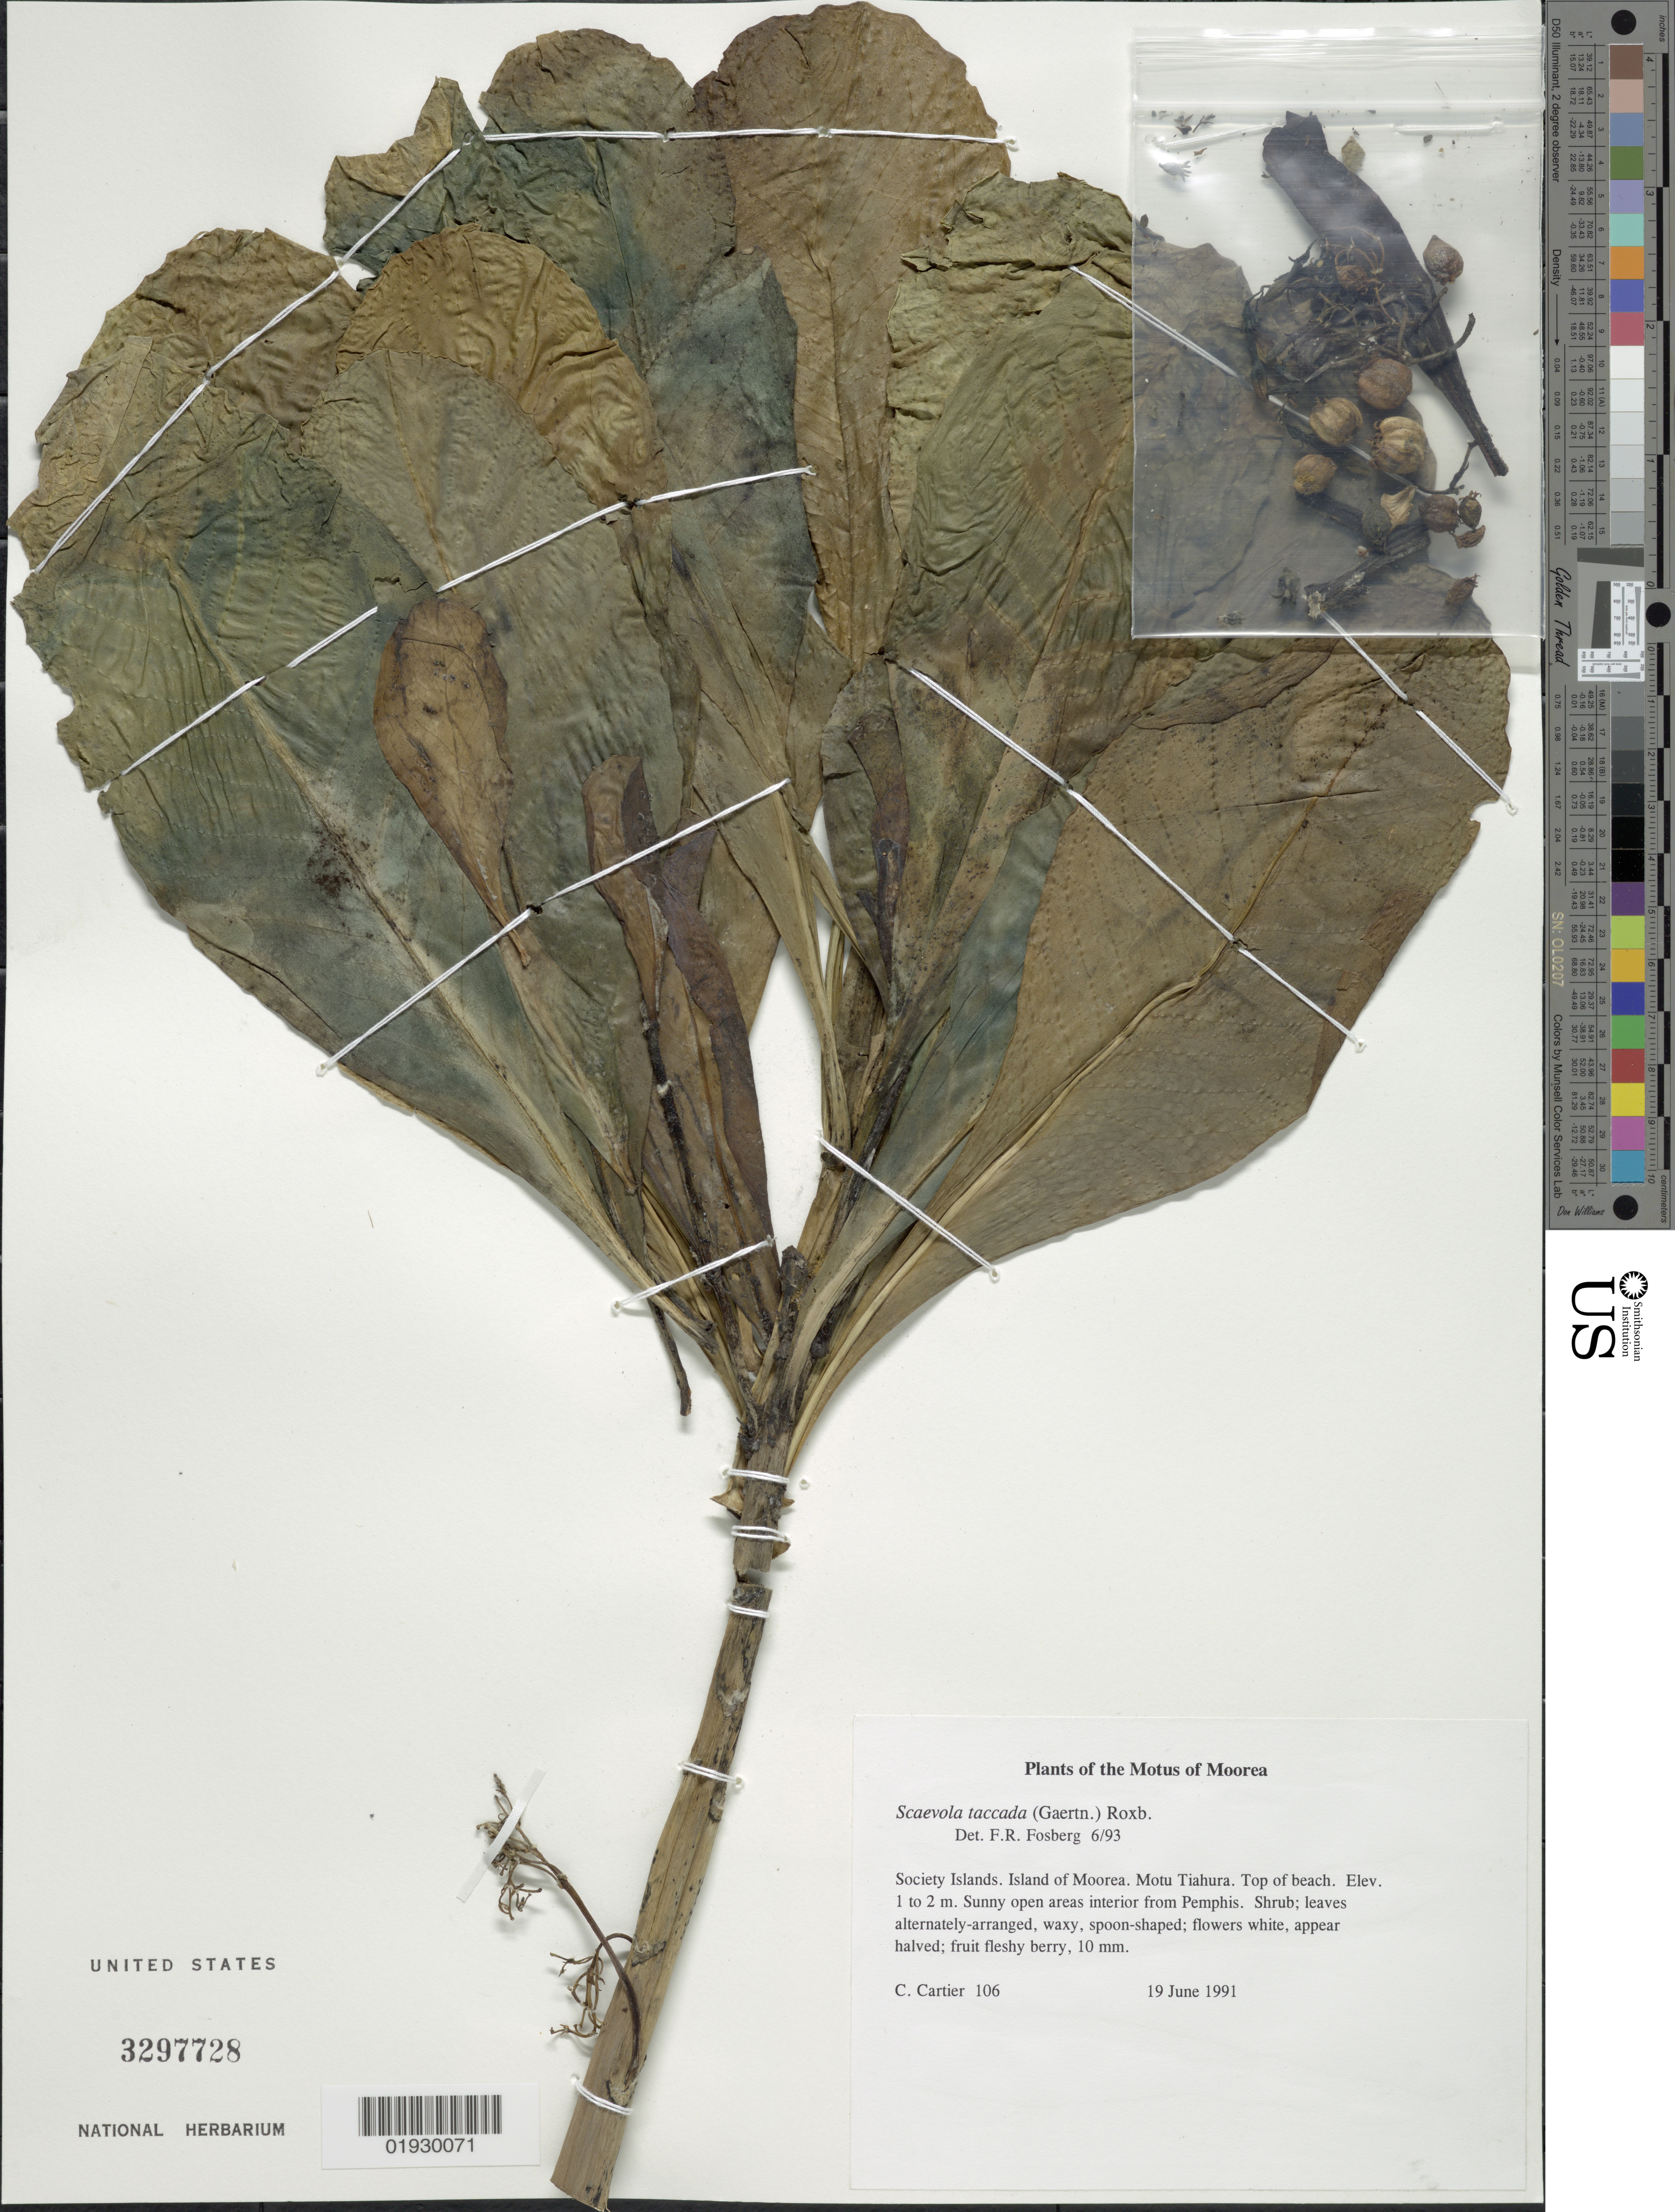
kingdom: Plantae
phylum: Tracheophyta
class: Magnoliopsida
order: Asterales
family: Goodeniaceae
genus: Scaevola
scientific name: Scaevola taccada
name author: (Gaertn.) Roxb.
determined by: Fosberg, F. R.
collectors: C. Cartier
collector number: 106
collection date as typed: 19 Jun 1991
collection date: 1991-06-19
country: French Polynesia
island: Moorea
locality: Top of beach, Tiahura [Society Is.]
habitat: Sunny open areas interior from Pemphis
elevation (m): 1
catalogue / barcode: US 3297728